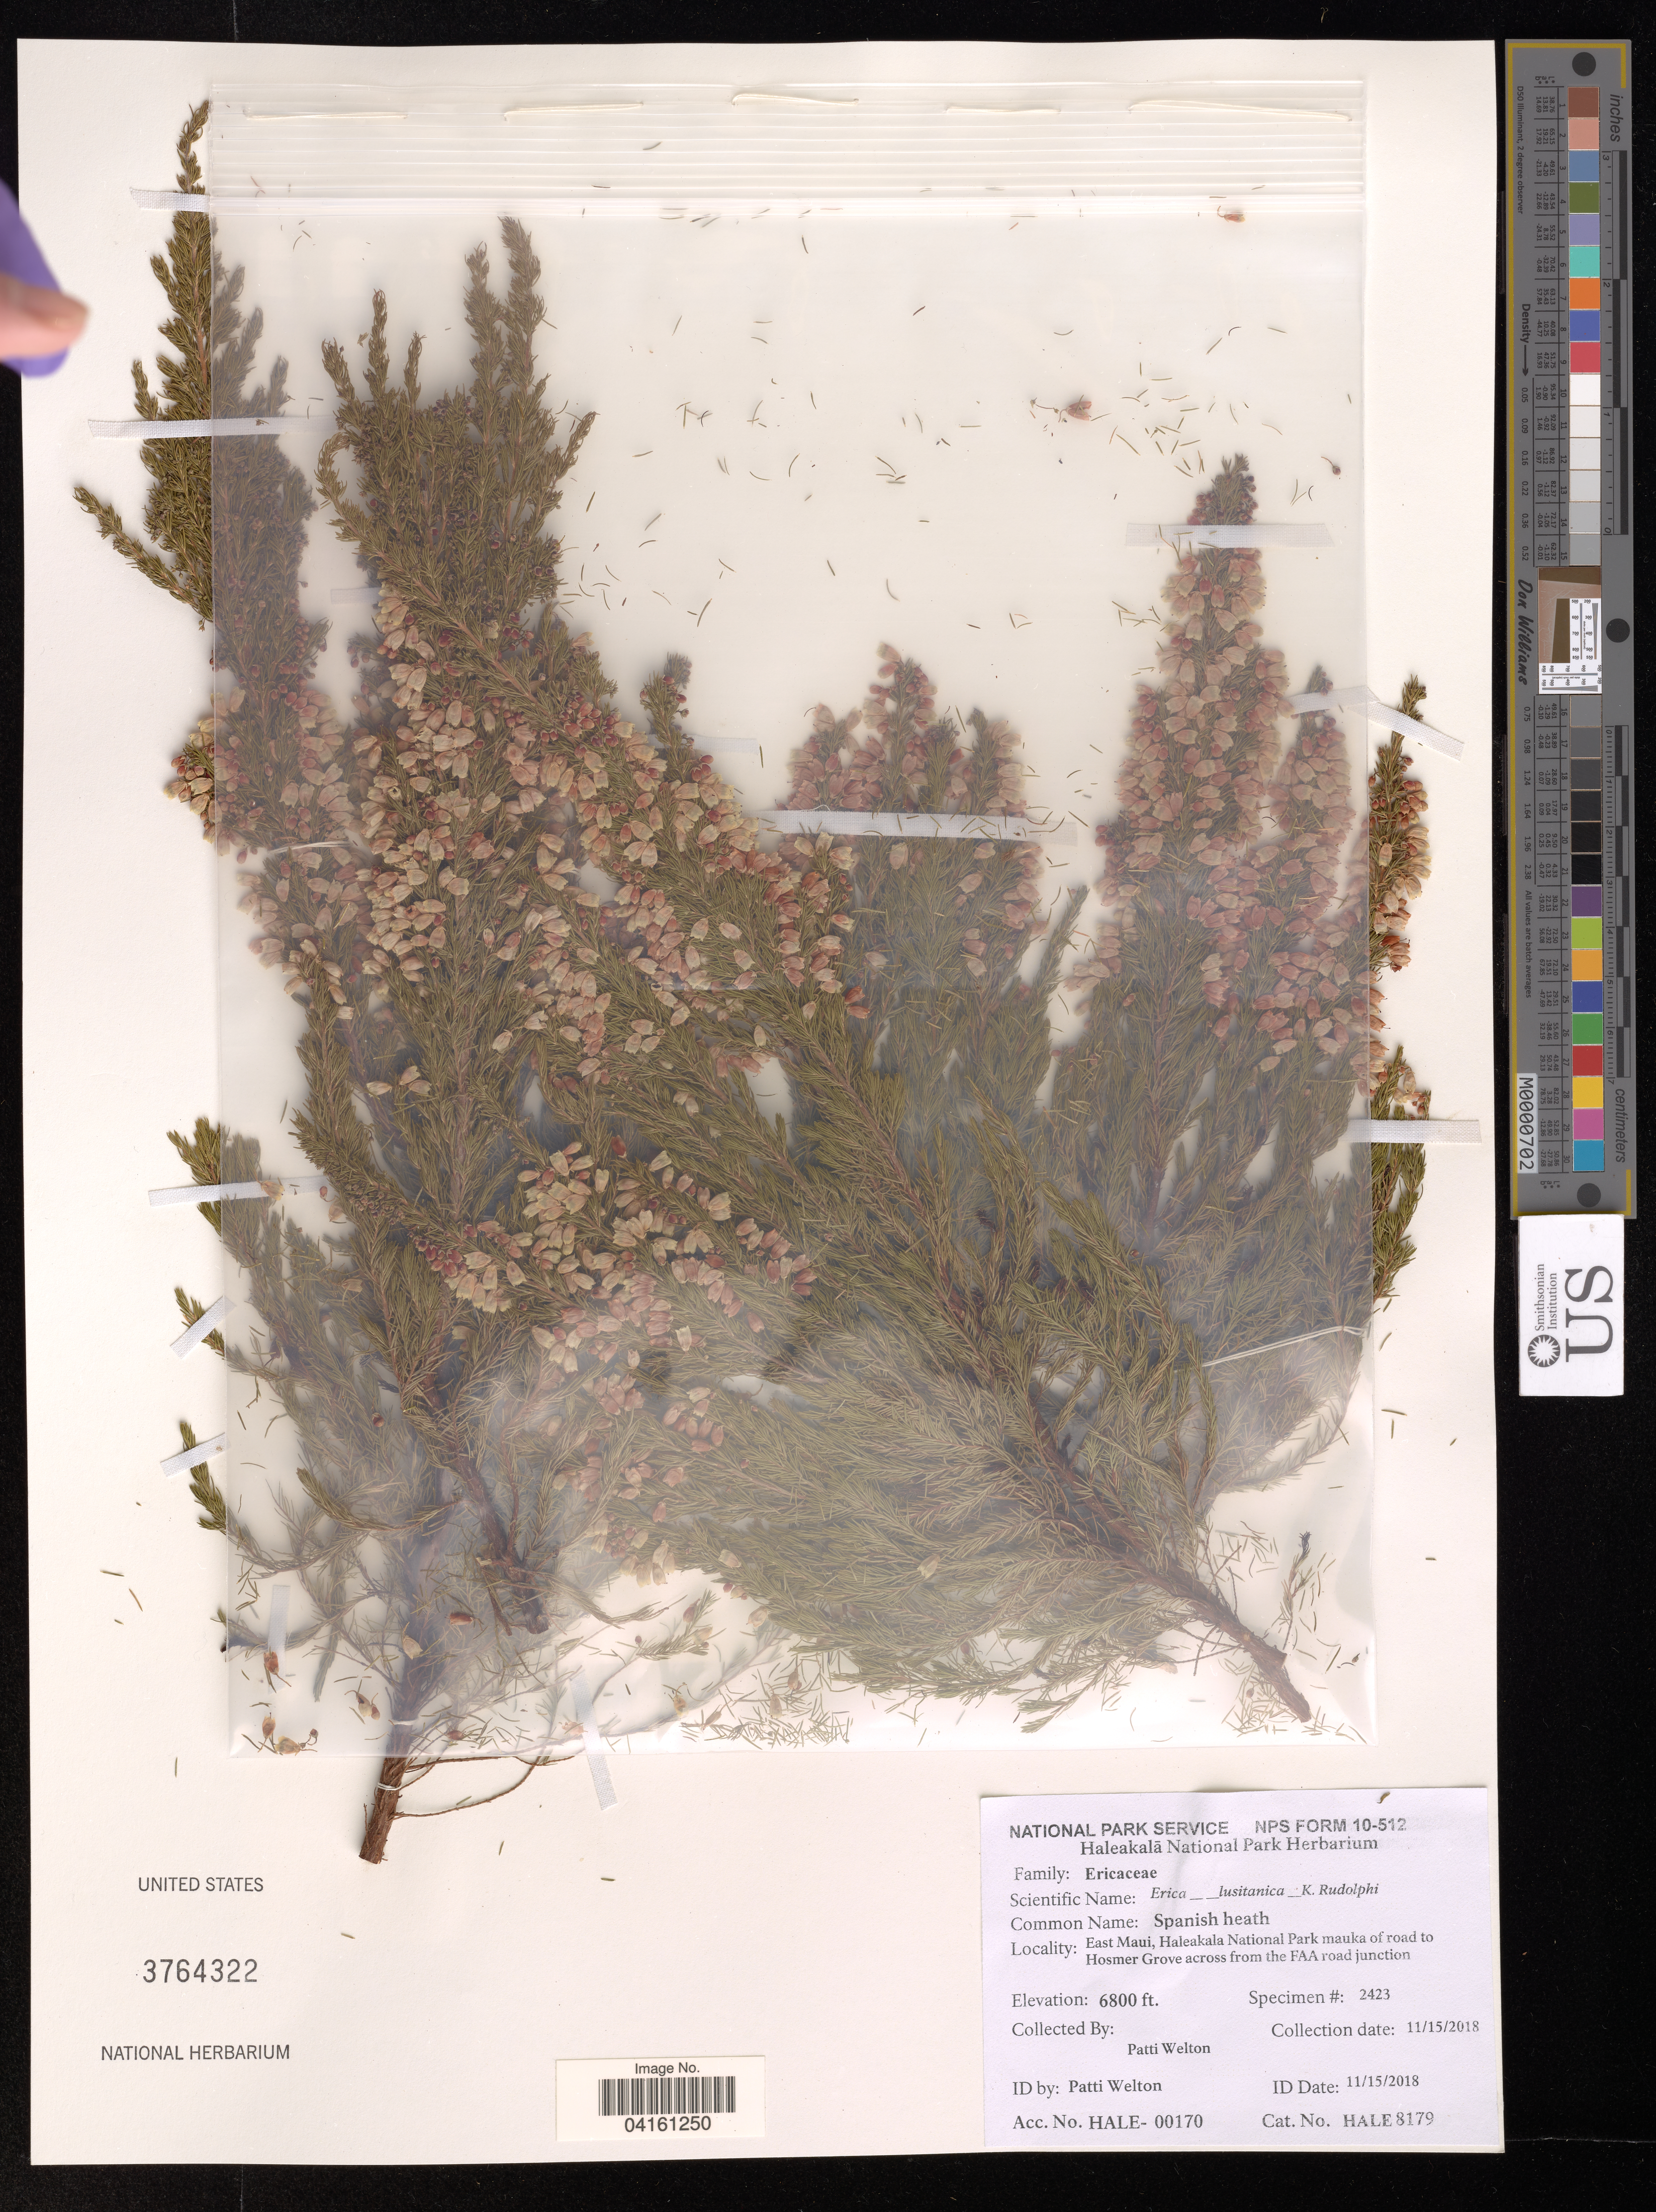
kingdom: Plantae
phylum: Tracheophyta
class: Magnoliopsida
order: Ericales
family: Ericaceae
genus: Erica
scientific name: Erica lusitanica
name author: Rudolphi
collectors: P. Welton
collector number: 2423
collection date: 2018-11-15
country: United States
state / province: Hawaii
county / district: Maui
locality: East Maui, Haleakala National Park mauka of road to Hosmer Grove across from the FAA road junction.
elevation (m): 2073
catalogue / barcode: US 3764322